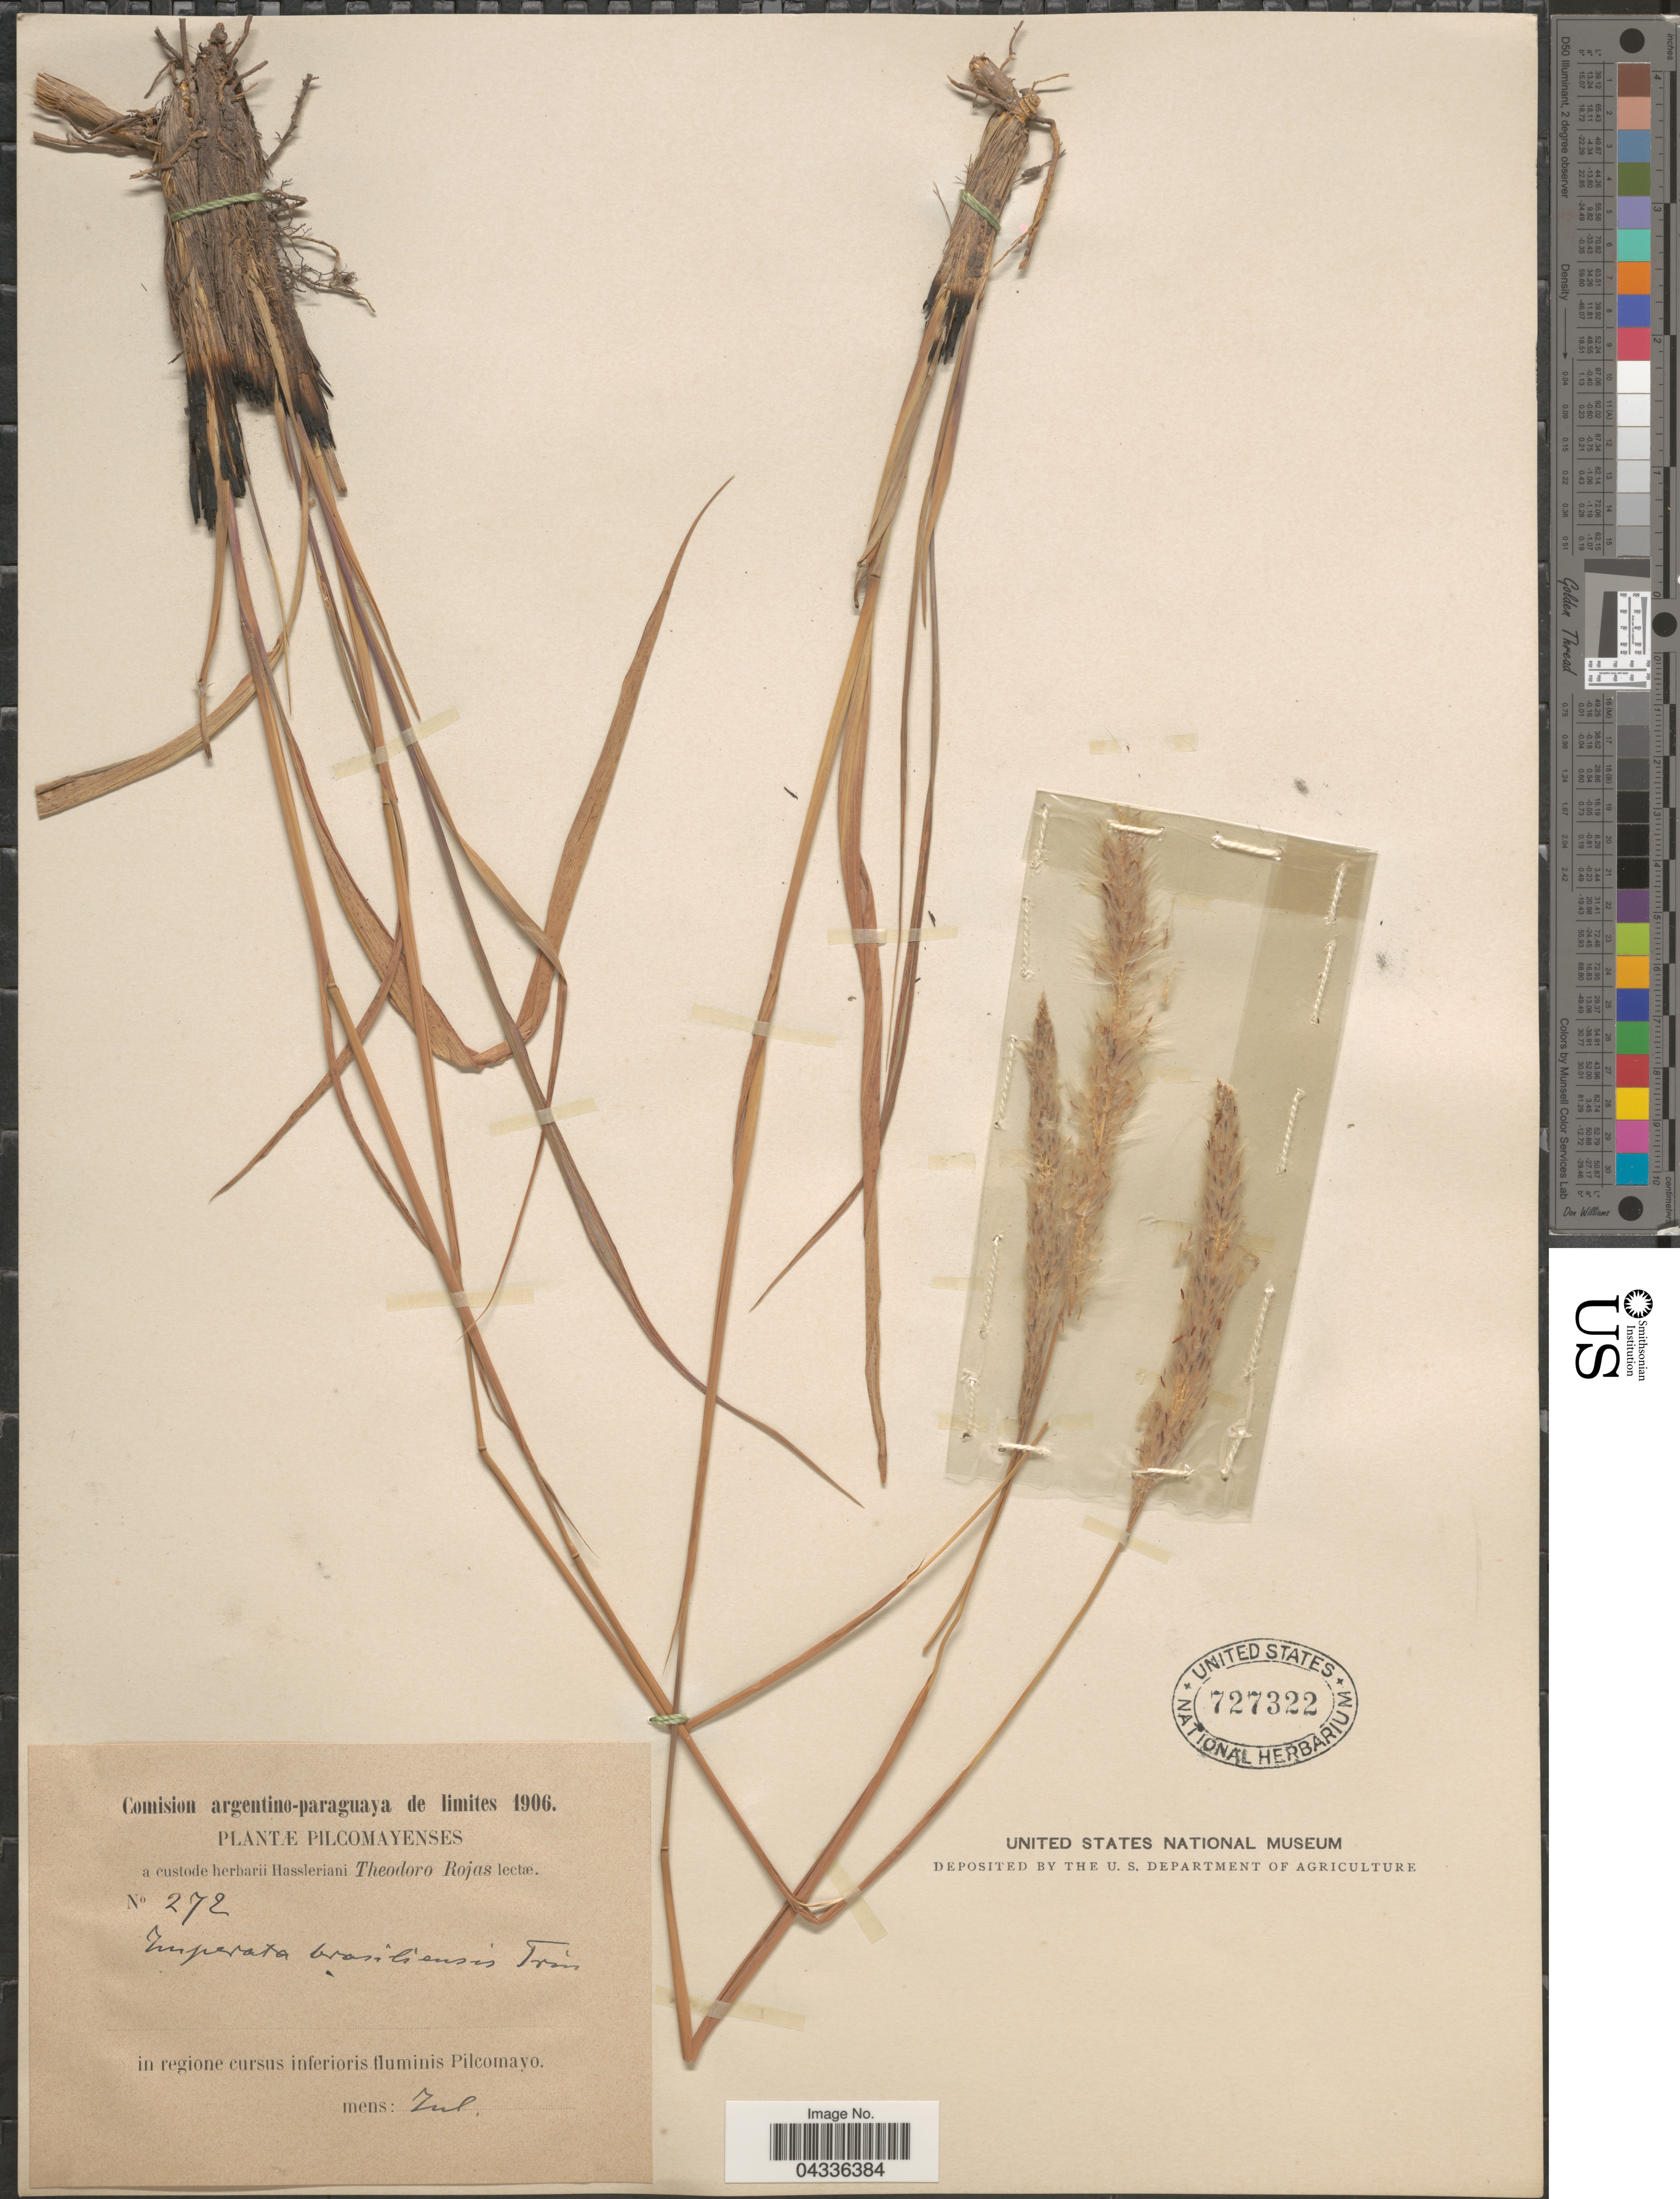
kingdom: Plantae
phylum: Tracheophyta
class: Liliopsida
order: Poales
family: Poaceae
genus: Imperata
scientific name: Imperata brasiliensis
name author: Trin.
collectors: T. Rojas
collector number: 272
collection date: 1906-07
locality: Pilcomayenses. In regione cursus inferioris fluminis Pilcomayo.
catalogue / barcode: US 727322